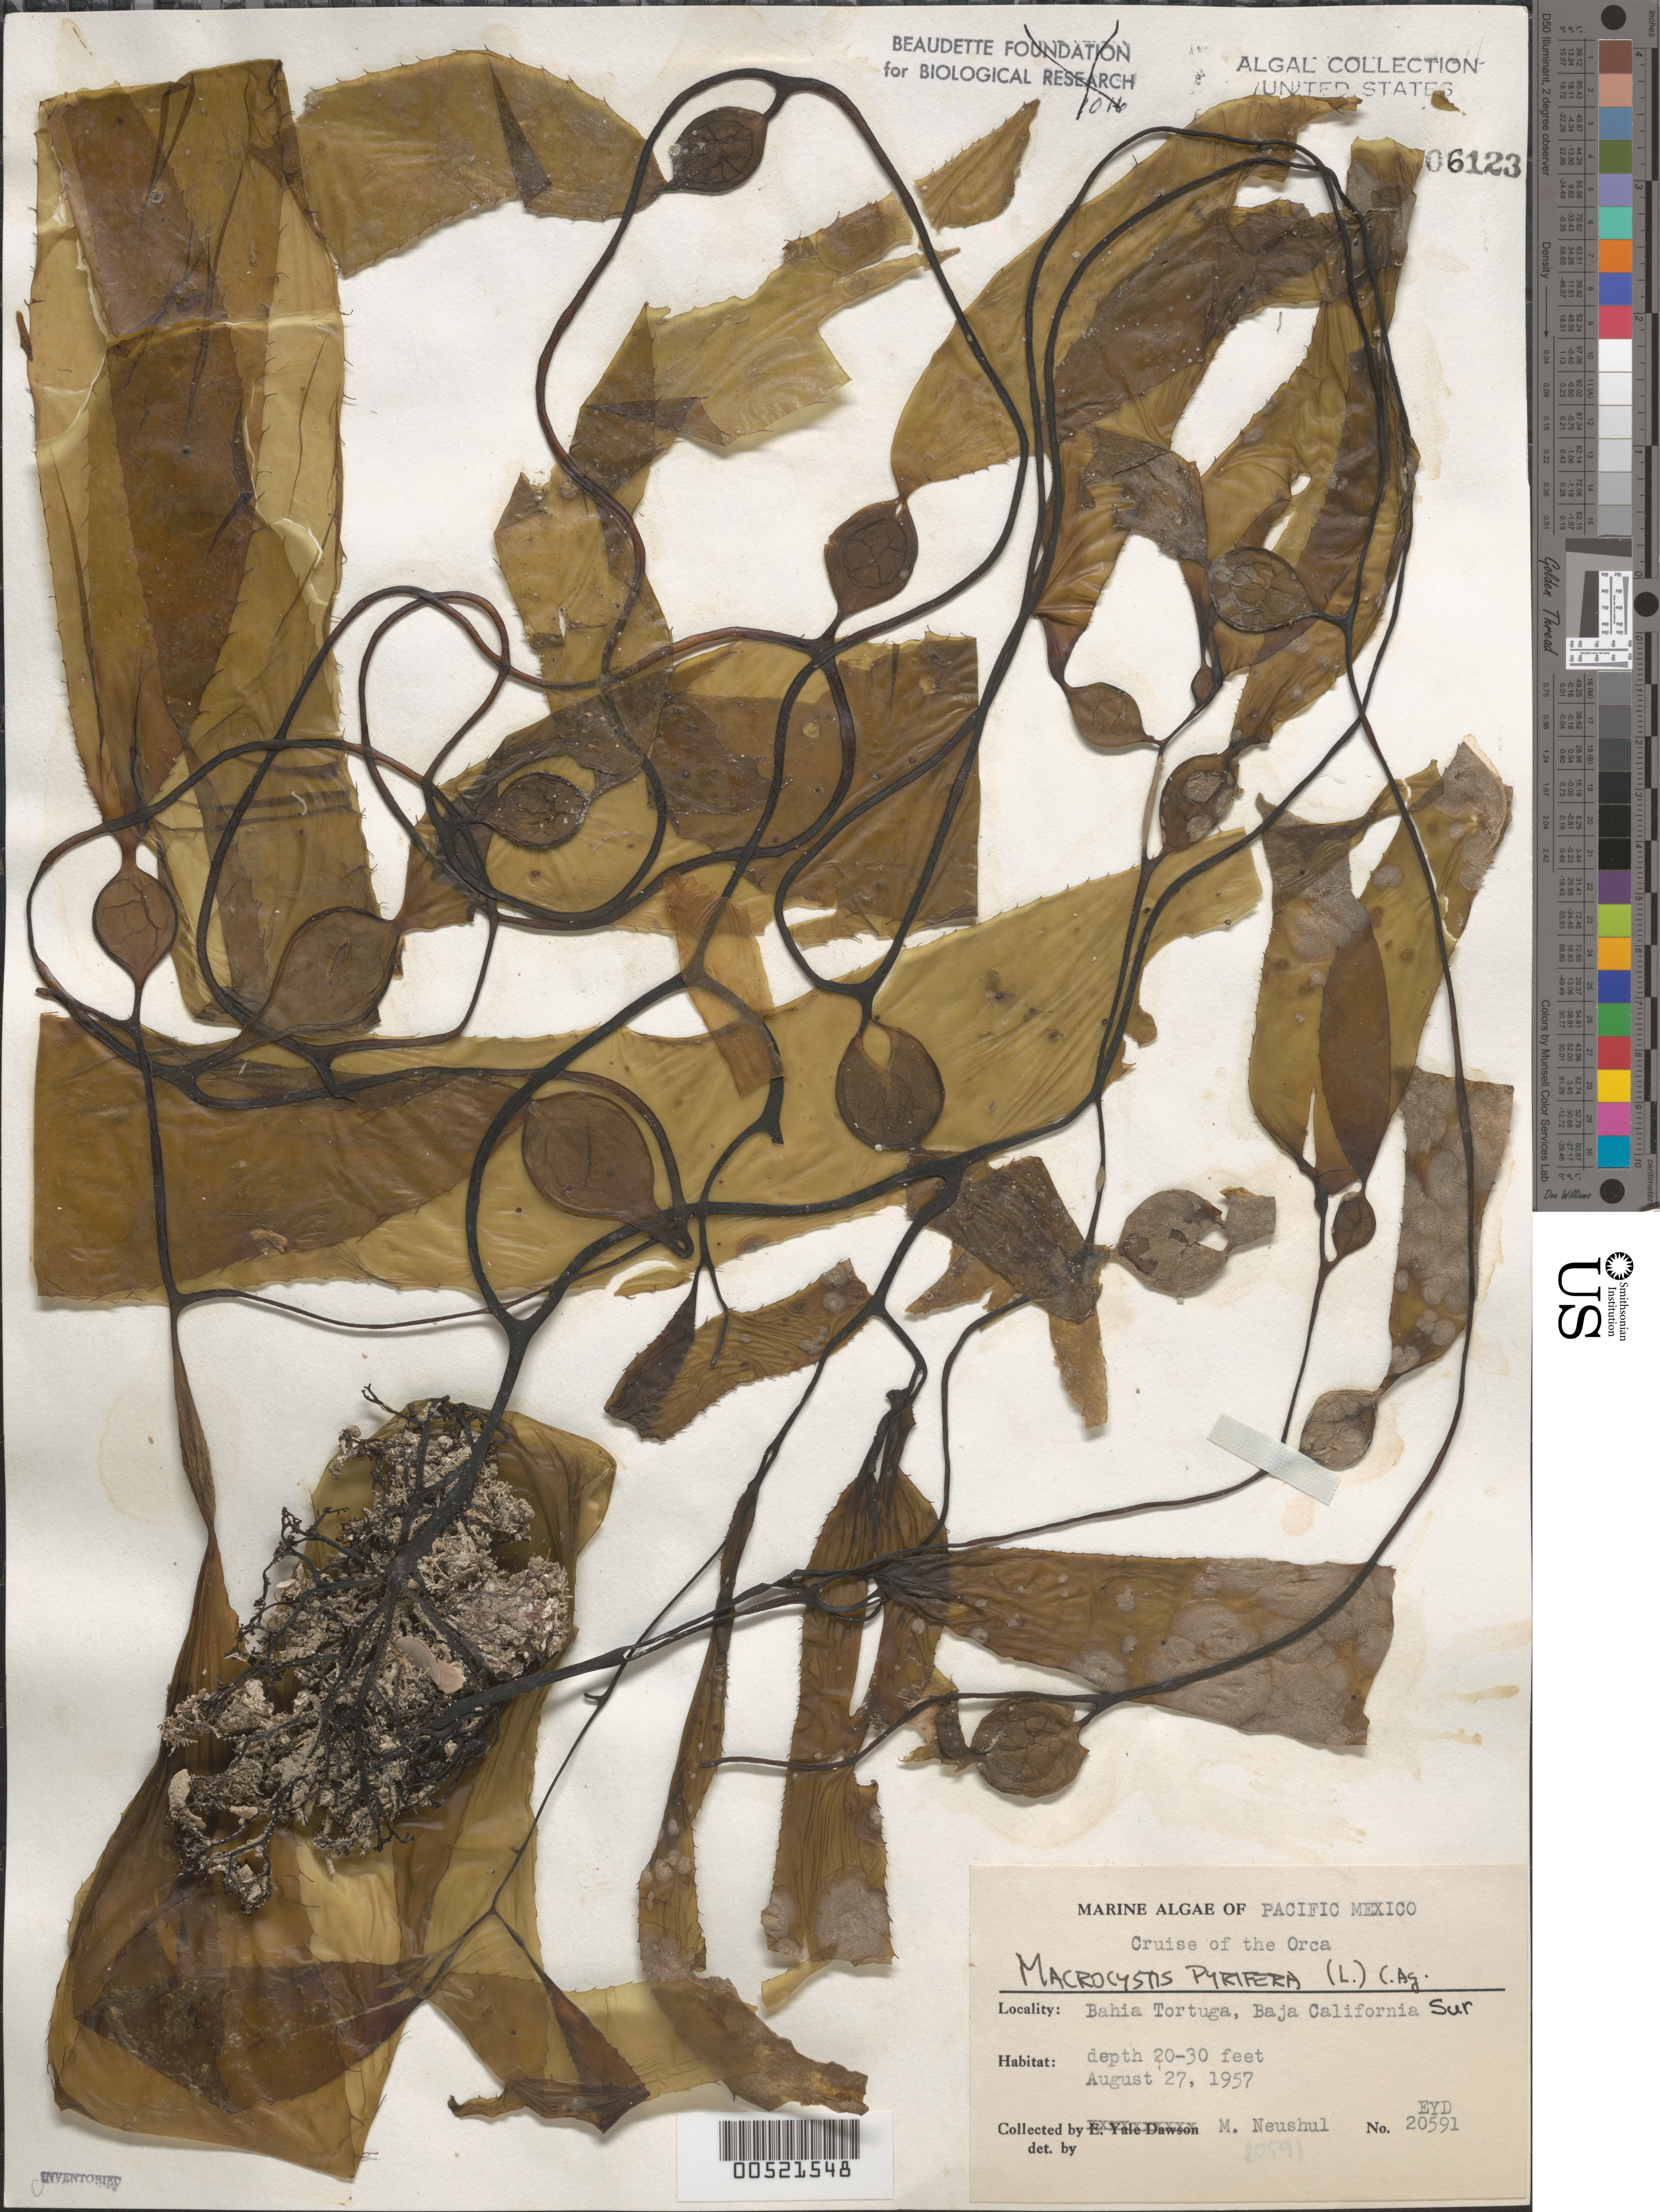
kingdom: Chromista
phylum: Ochrophyta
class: Phaeophyceae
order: Laminariales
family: Laminariaceae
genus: Macrocystis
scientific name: Macrocystis pyrifera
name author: (L.) C. Agardh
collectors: M. Neushul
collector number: EYD 20591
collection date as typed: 27 Aug 1957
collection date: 1957-08-27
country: Mexico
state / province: Baja California Sur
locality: Bahia Tortuga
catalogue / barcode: US 6123